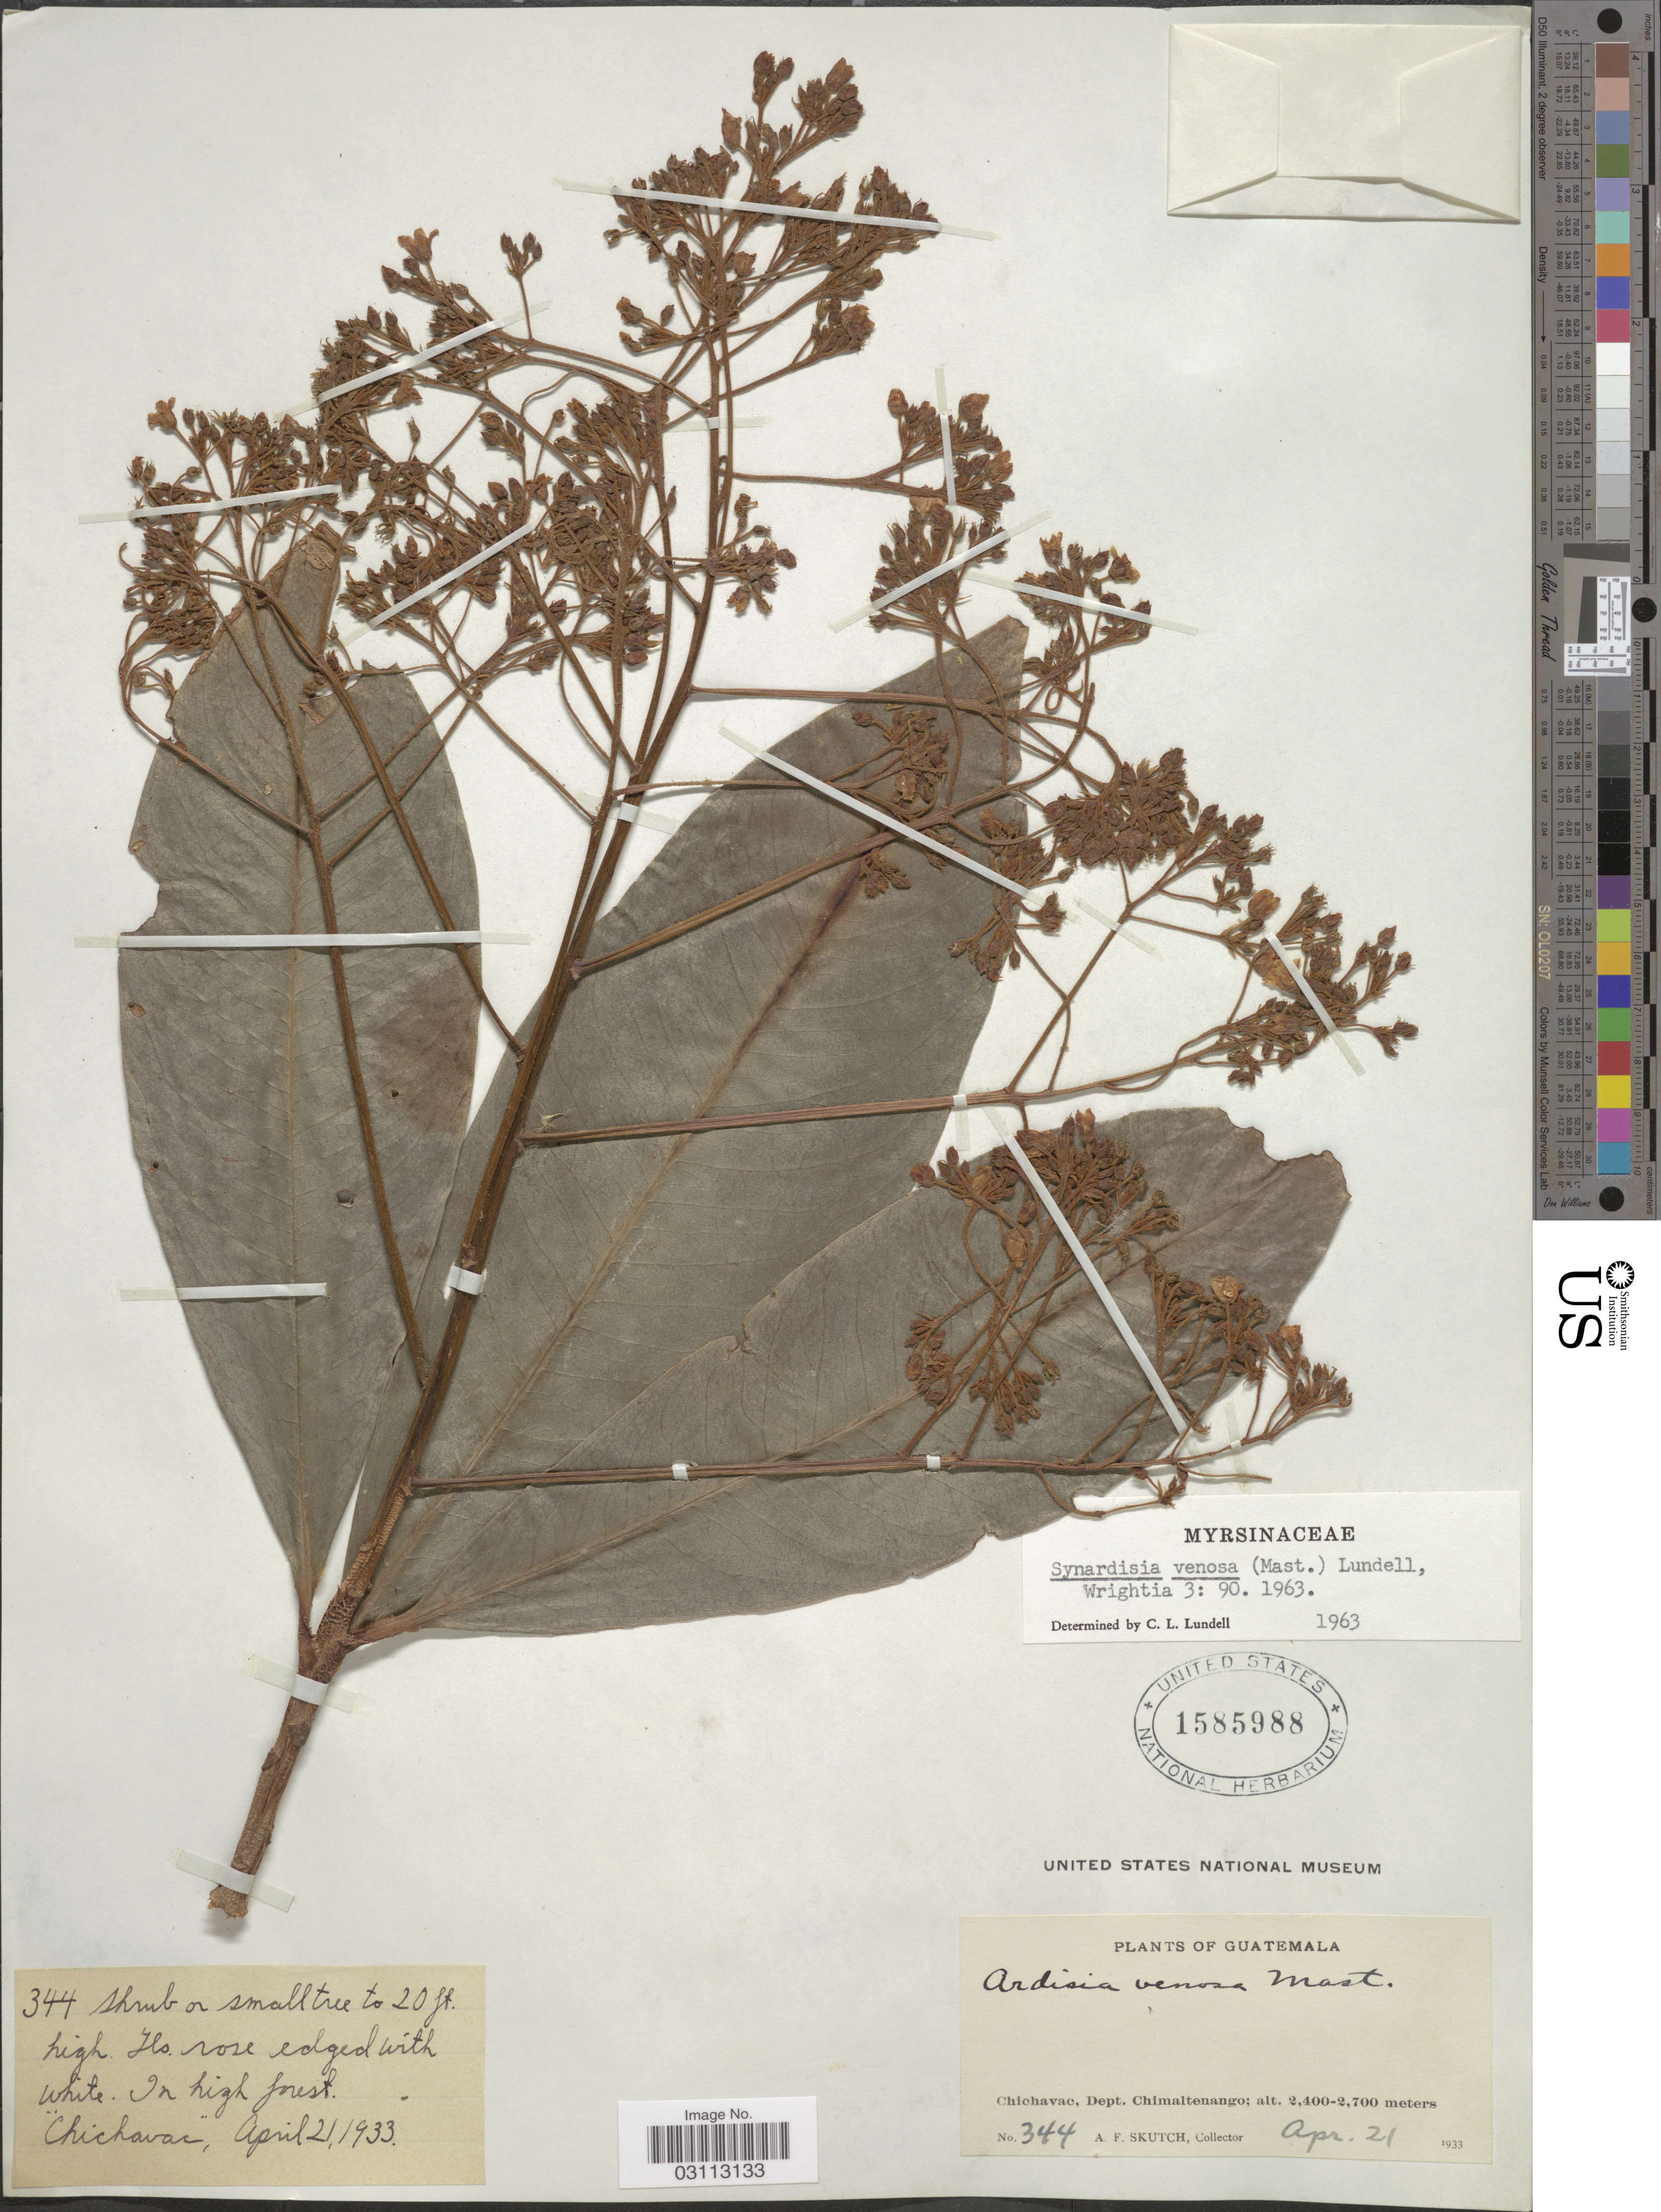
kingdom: Plantae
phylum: Tracheophyta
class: Magnoliopsida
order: Ericales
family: Primulaceae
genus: Synardisia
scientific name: Synardisia venosa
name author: (Mast.) Lundell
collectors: A. F. Skutch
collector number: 344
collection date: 1933-04-21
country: Guatemala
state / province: Chimaltenango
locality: Chichavac, Dept. Chimaltenango.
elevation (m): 2400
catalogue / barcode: US 1585988